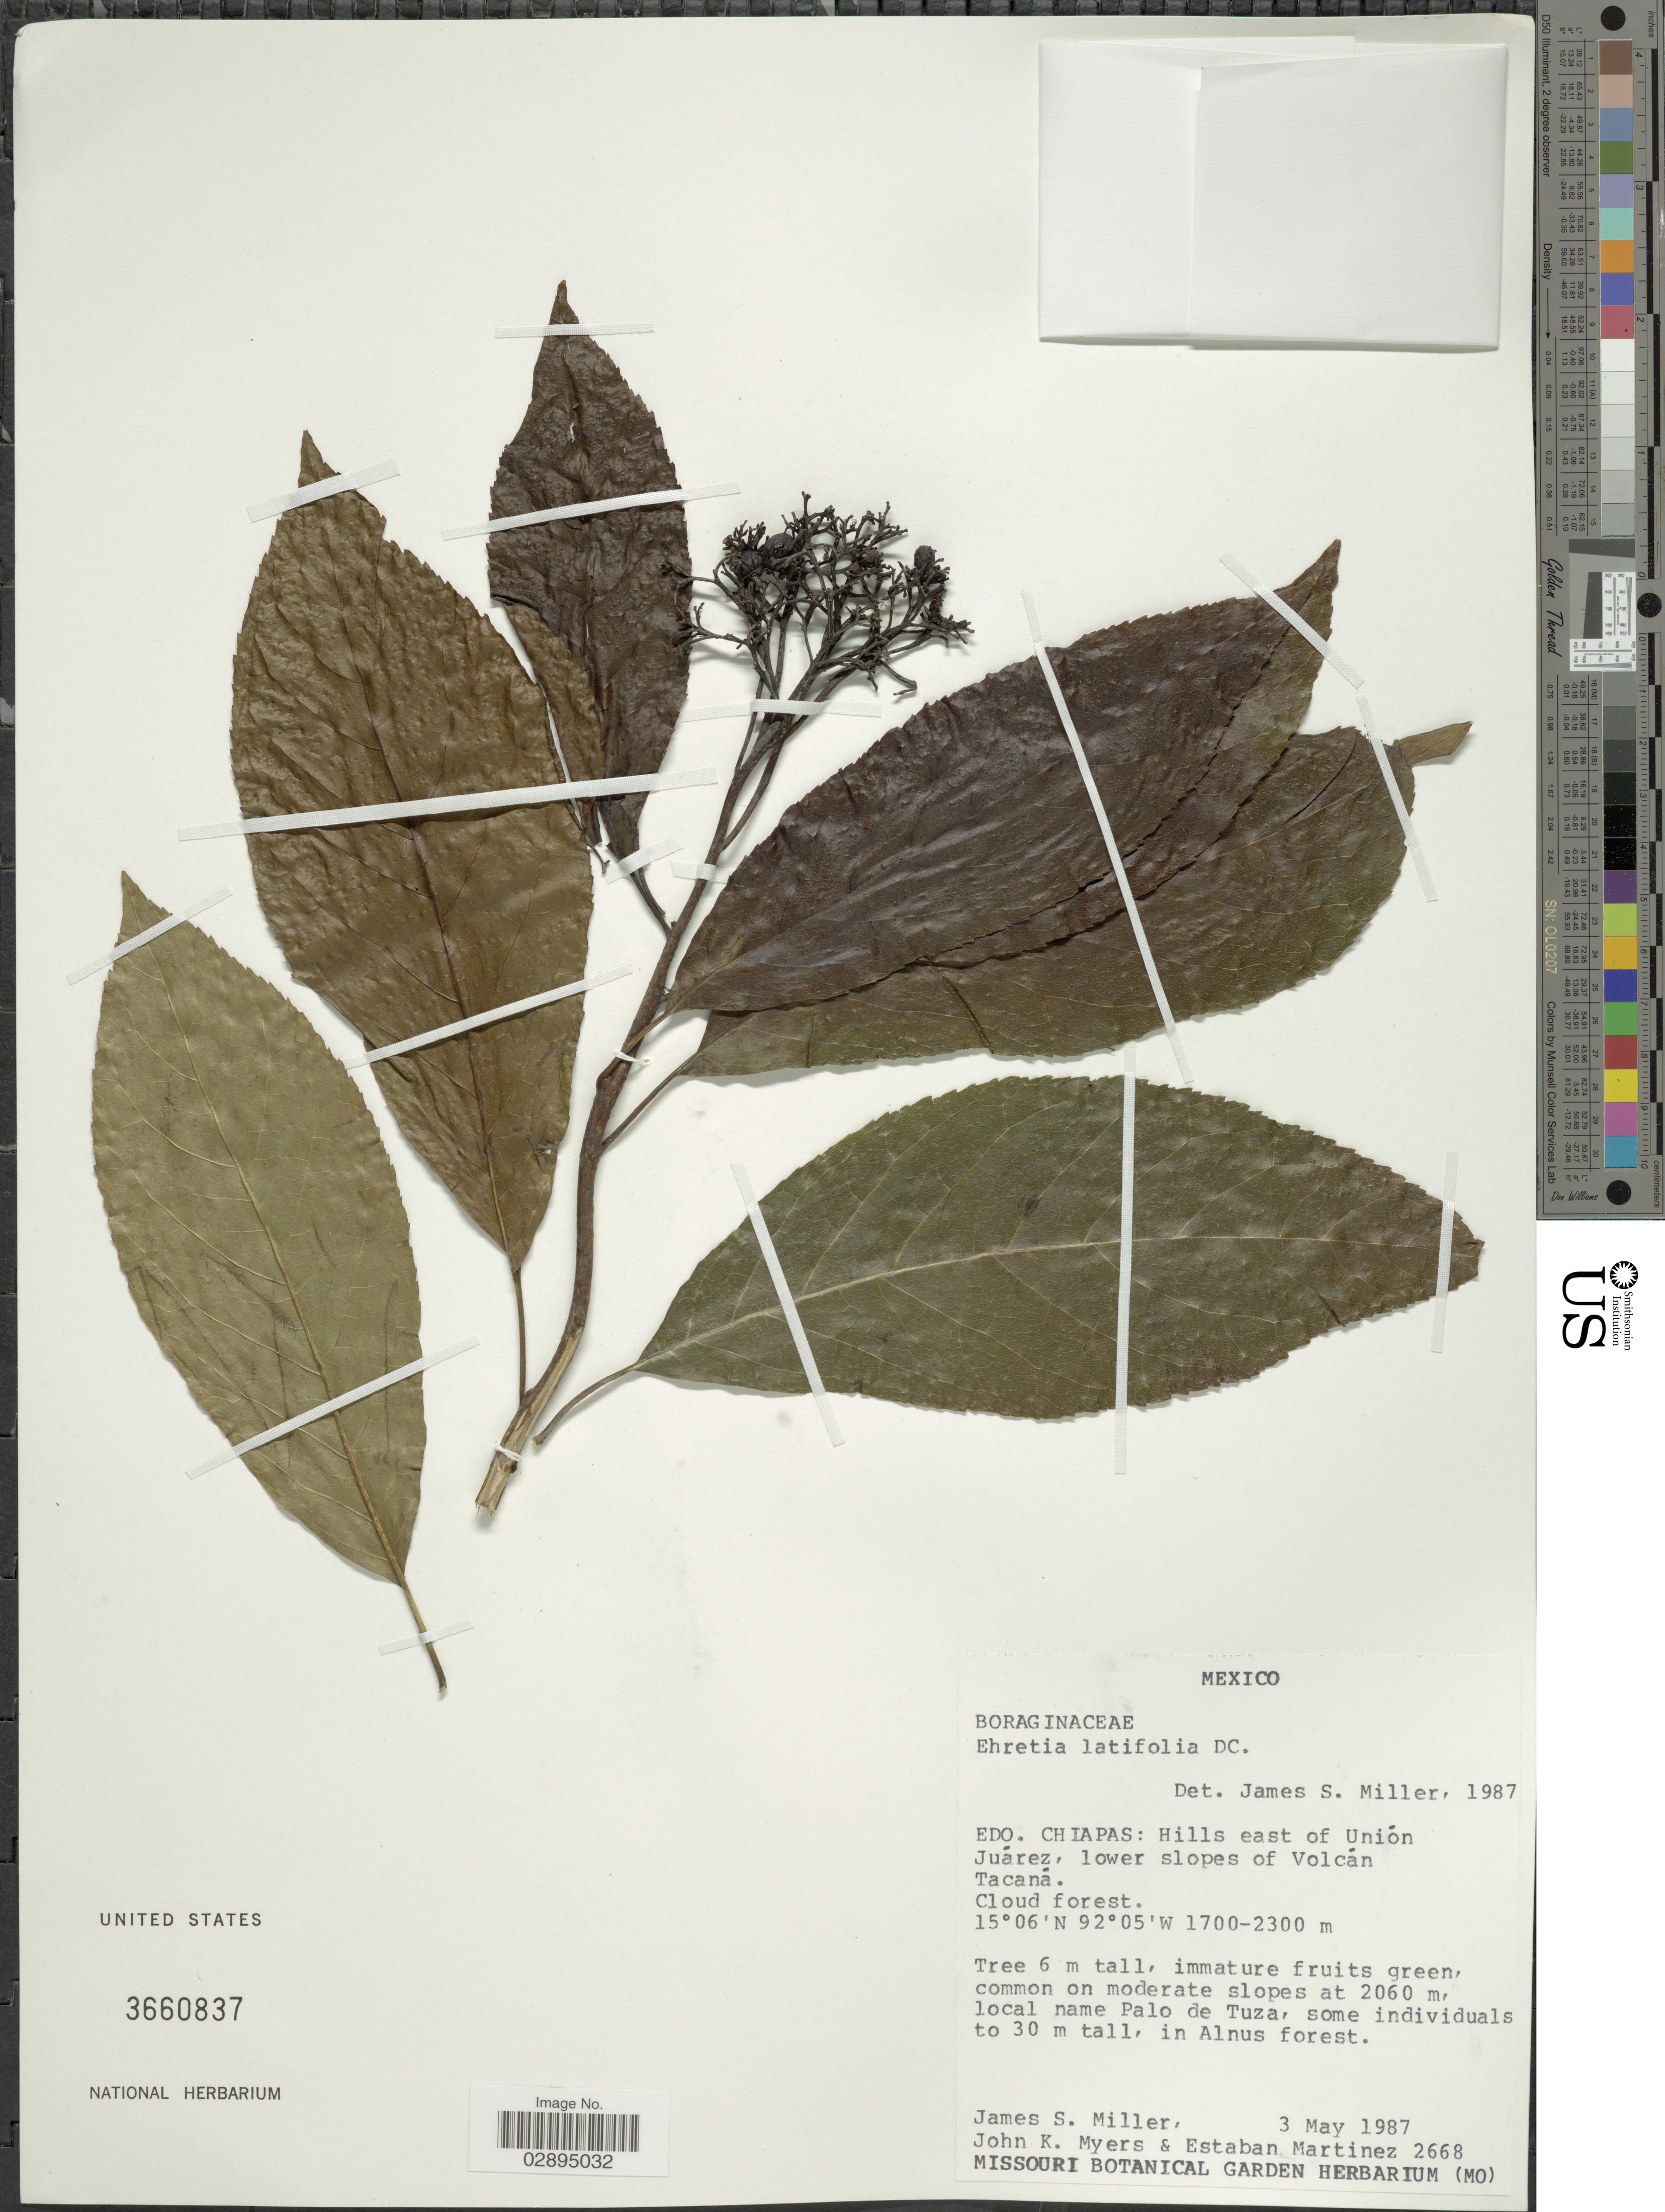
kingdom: Plantae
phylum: Tracheophyta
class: Magnoliopsida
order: Boraginales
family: Ehretiaceae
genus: Ehretia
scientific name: Ehretia latifolia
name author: DC.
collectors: J. S. Miller, J. Myers & E. Martínez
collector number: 2668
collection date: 1987-05-03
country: Mexico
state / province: Chiapas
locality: Edo. Chiapas: Hills east of Unión Juárez, lower slopes of Volcán Tacaná. Cloud forest.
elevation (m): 1700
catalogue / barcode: US 3660837